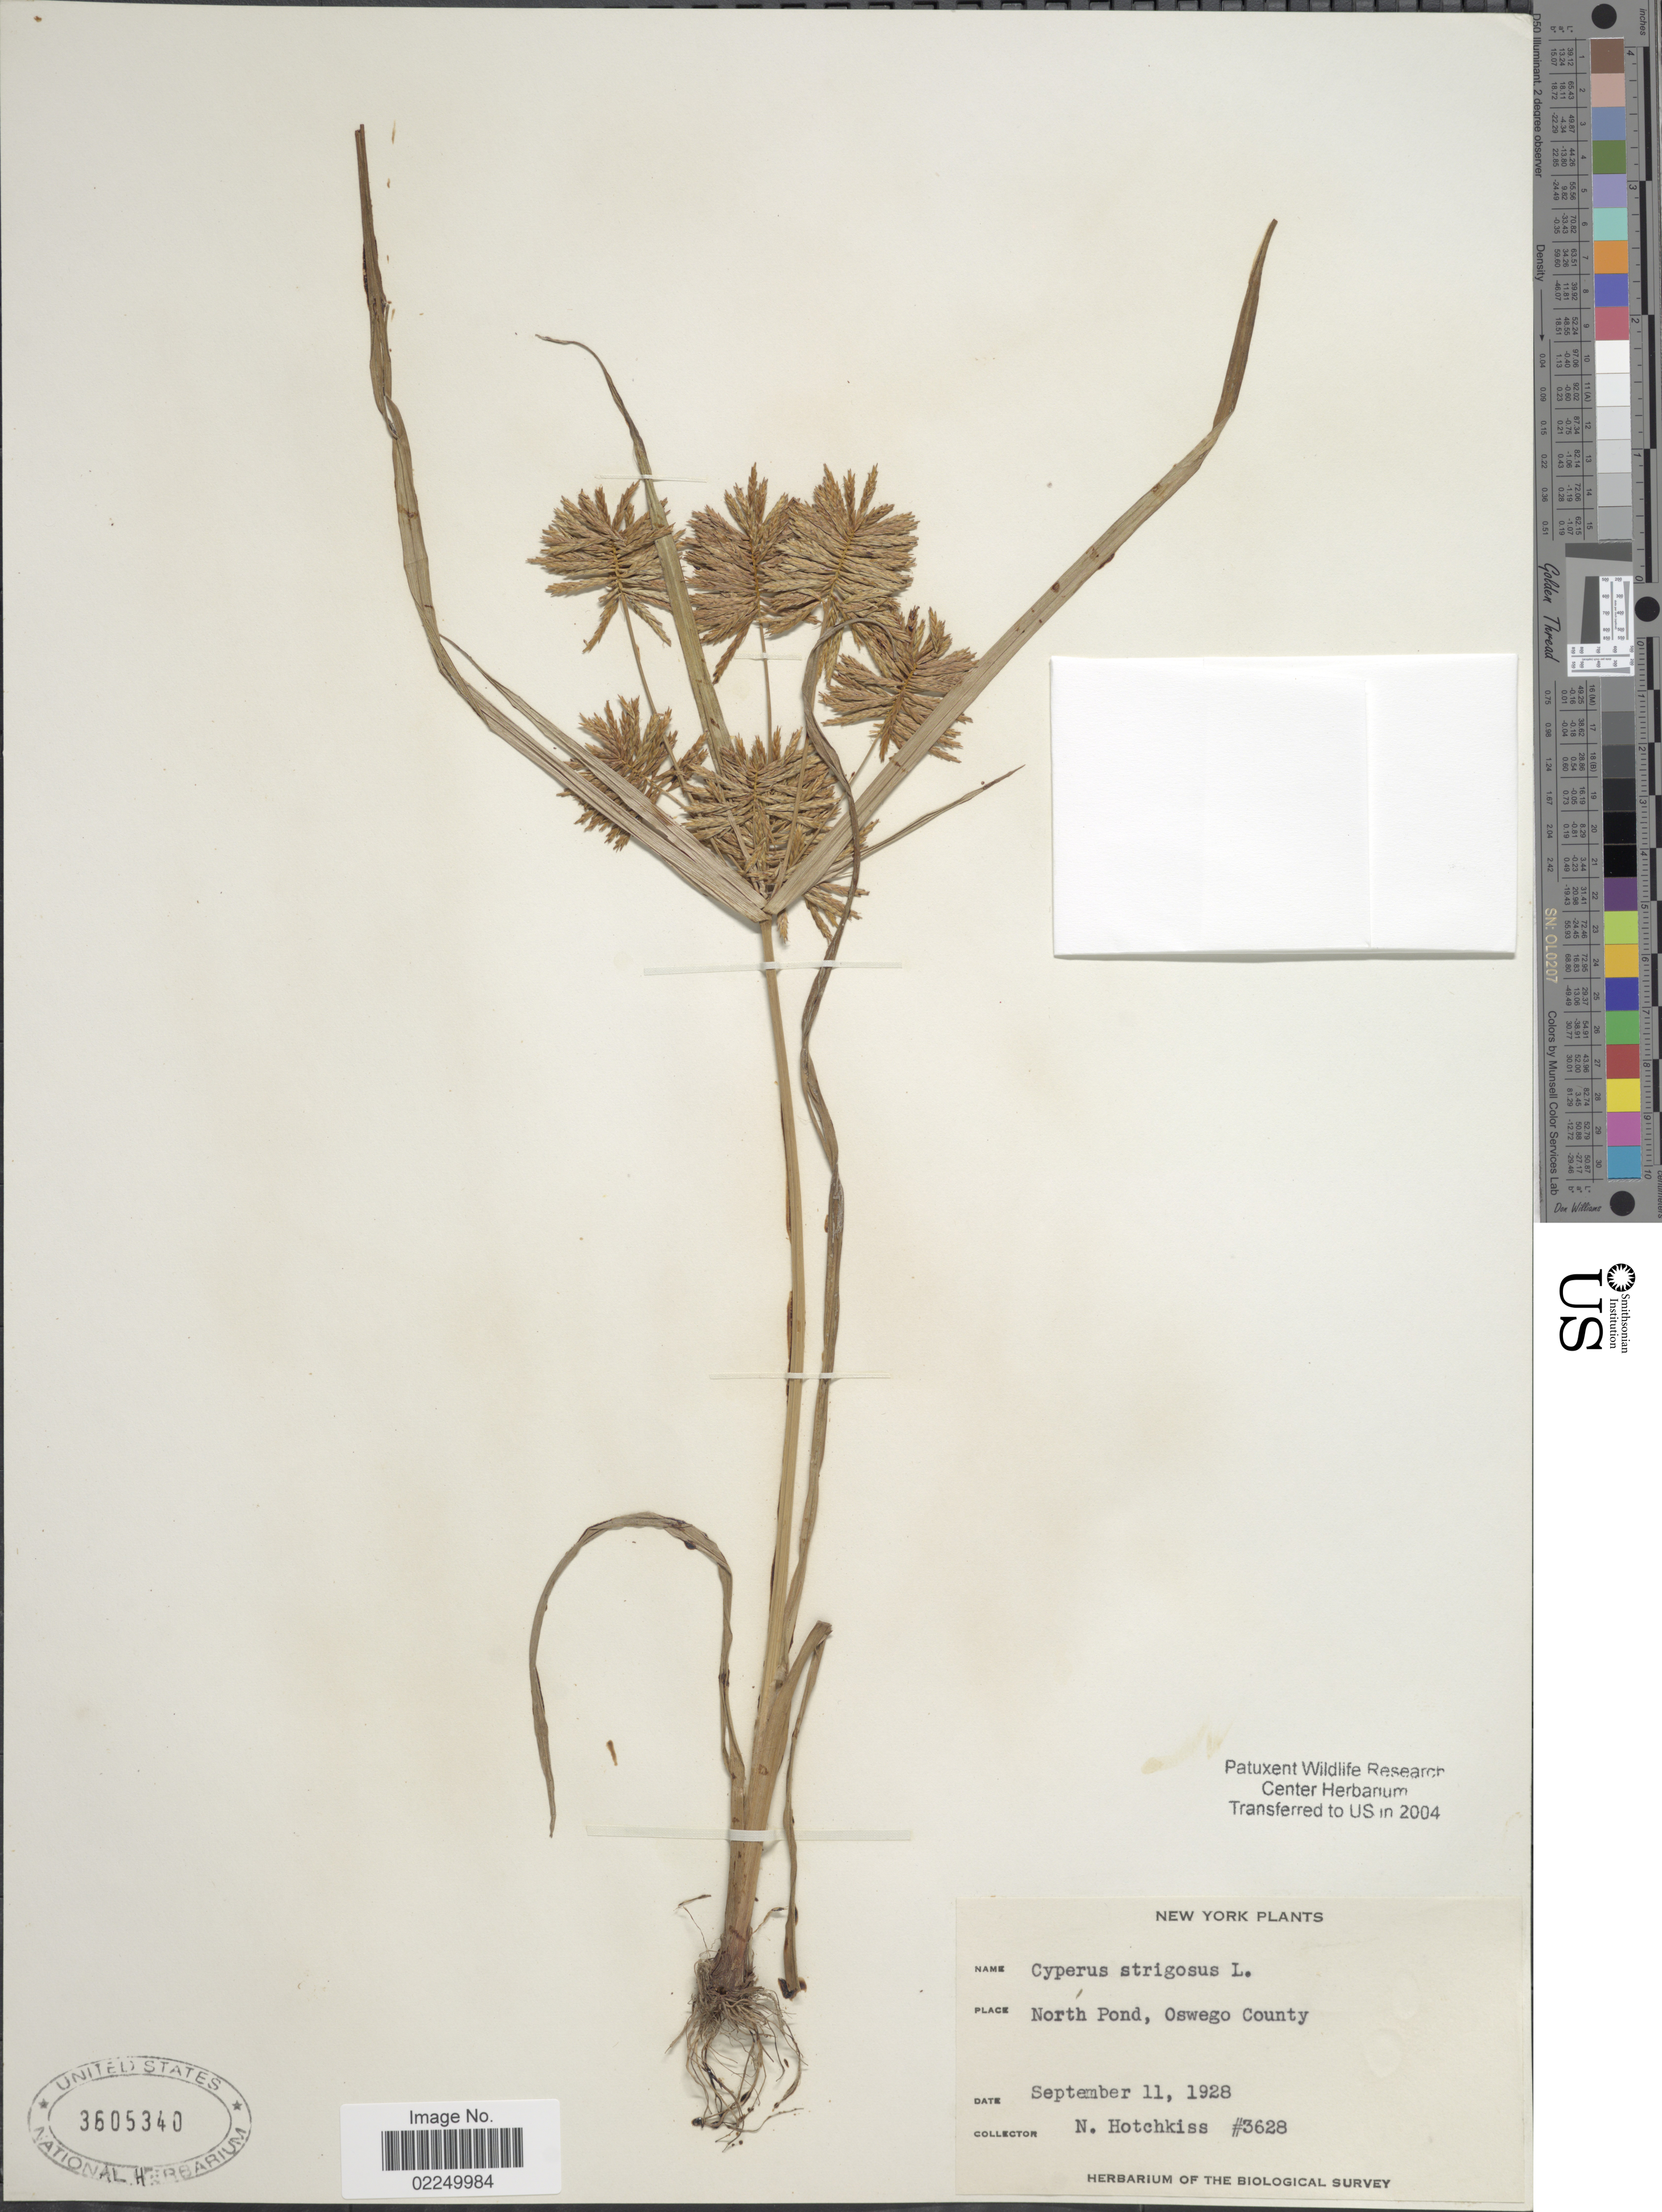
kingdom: Plantae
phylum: Tracheophyta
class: Liliopsida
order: Poales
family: Cyperaceae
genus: Cyperus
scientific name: Cyperus strigosus L.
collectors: N. Hotchkiss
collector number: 3628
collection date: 1928-09-11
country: United States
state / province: New York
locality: North Pond, Oswego County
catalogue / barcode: US 3605340